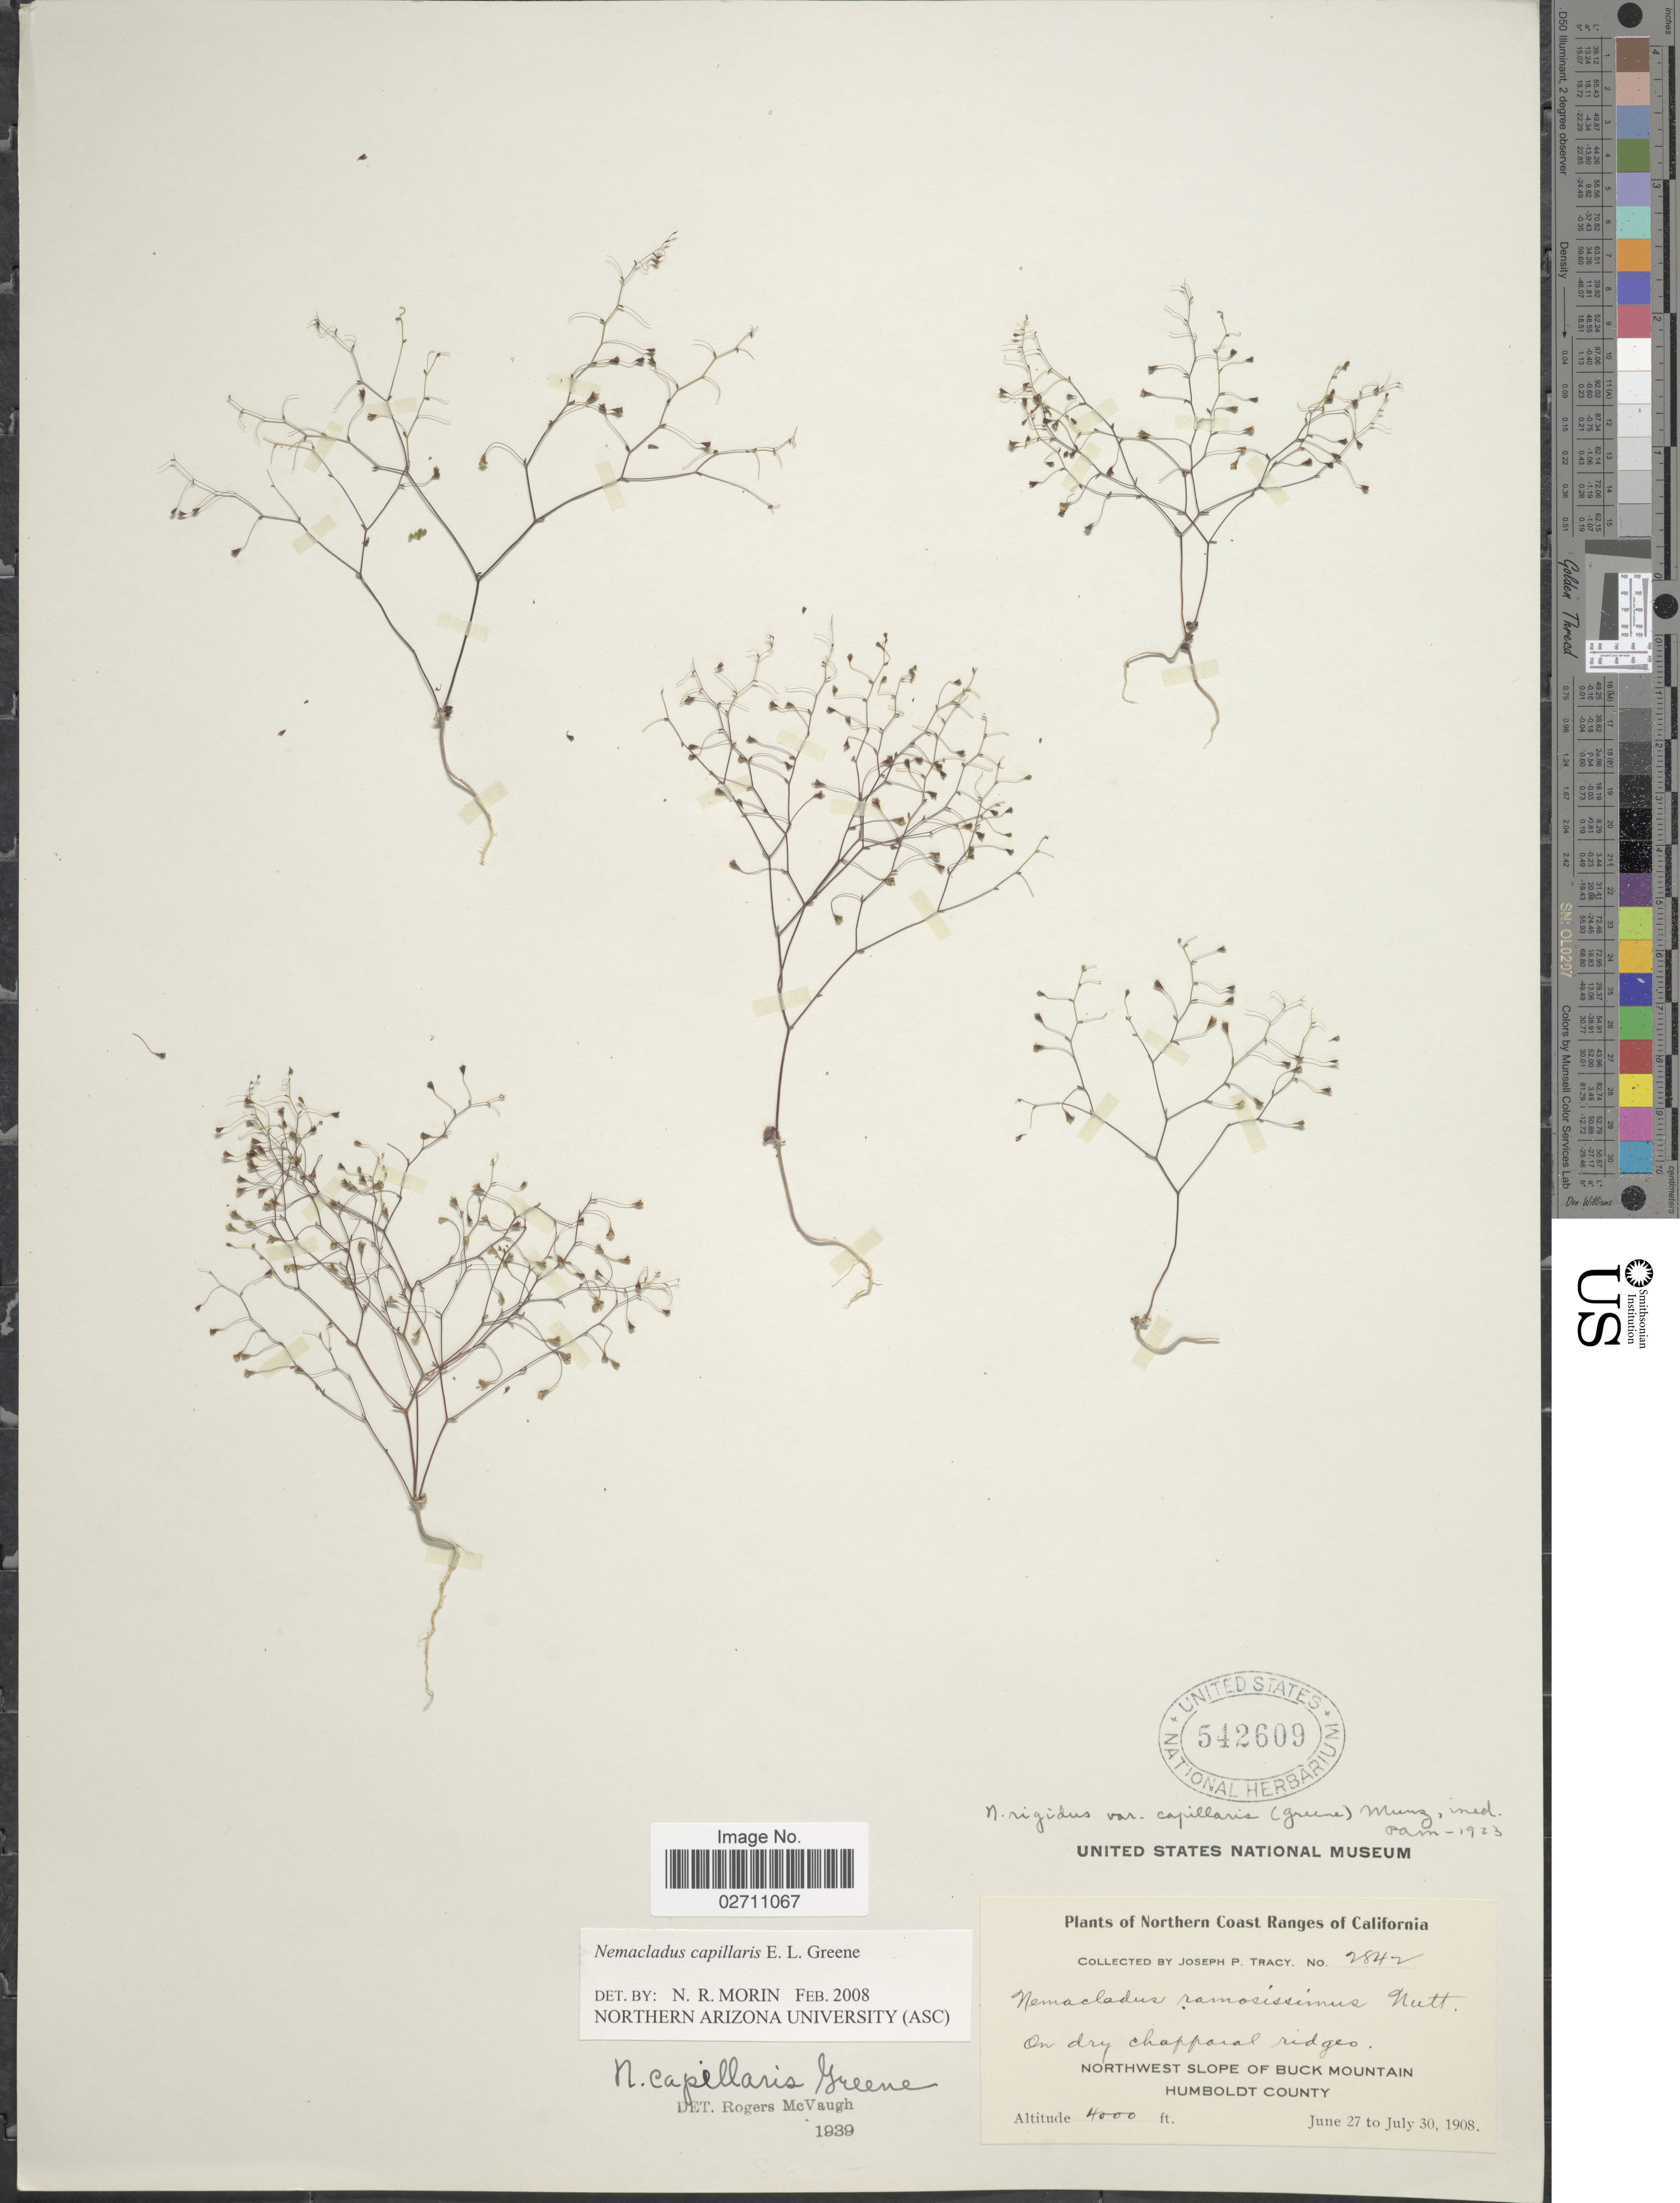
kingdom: Plantae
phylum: Tracheophyta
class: Magnoliopsida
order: Asterales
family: Campanulaceae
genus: Nemacladus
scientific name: Nemacladus capillaris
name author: S.W. Greene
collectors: J. Tracy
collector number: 2842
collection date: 1908-06-27/1908-07-30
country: United States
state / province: California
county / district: Humboldt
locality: Northern Coast Ranges of California, Northwest slope of Buck Mountain, Humboldt County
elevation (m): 1219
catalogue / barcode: US 542609